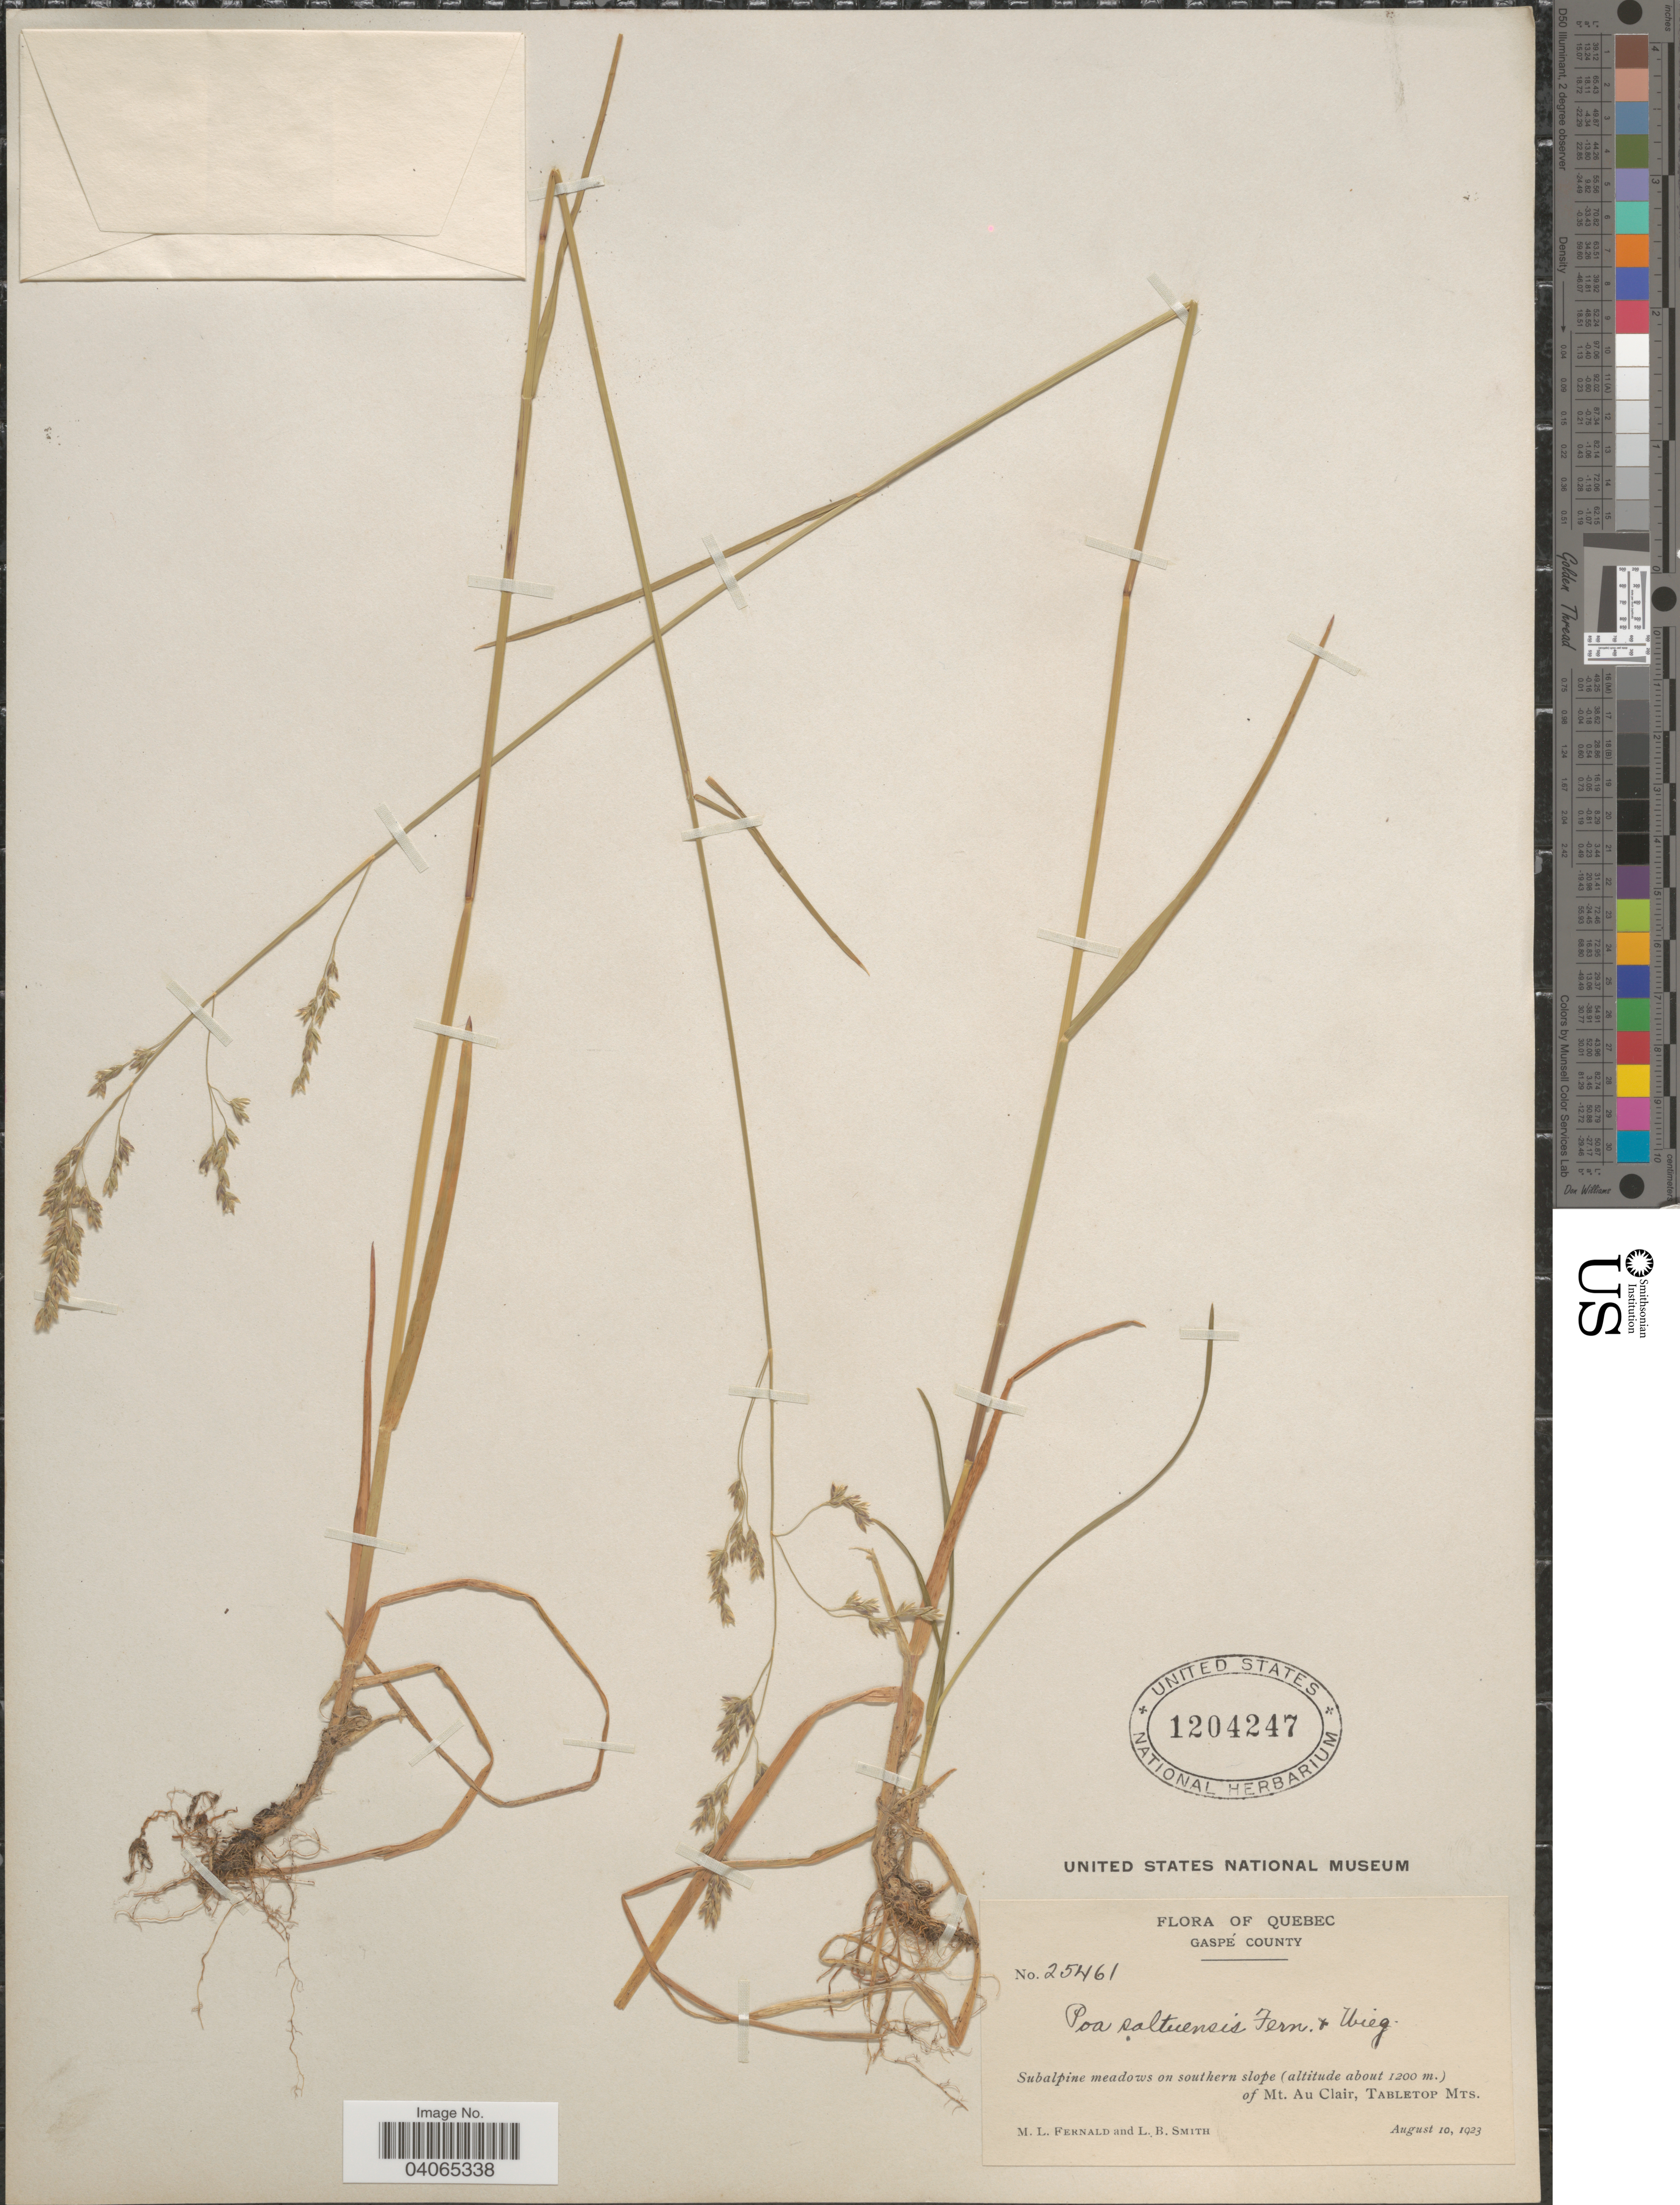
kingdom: Plantae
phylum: Tracheophyta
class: Liliopsida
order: Poales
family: Poaceae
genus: Poa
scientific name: Poa saltuensis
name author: Fernald & Wiegand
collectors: M. L. Fernald & L. Smith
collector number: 25461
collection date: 1923-08-10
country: Canada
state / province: Quebec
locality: Gaspé County. Subalpine meadows on southern slope of Mt. Au Clair, Tabletop Mts.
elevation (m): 1200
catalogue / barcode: US 1204247